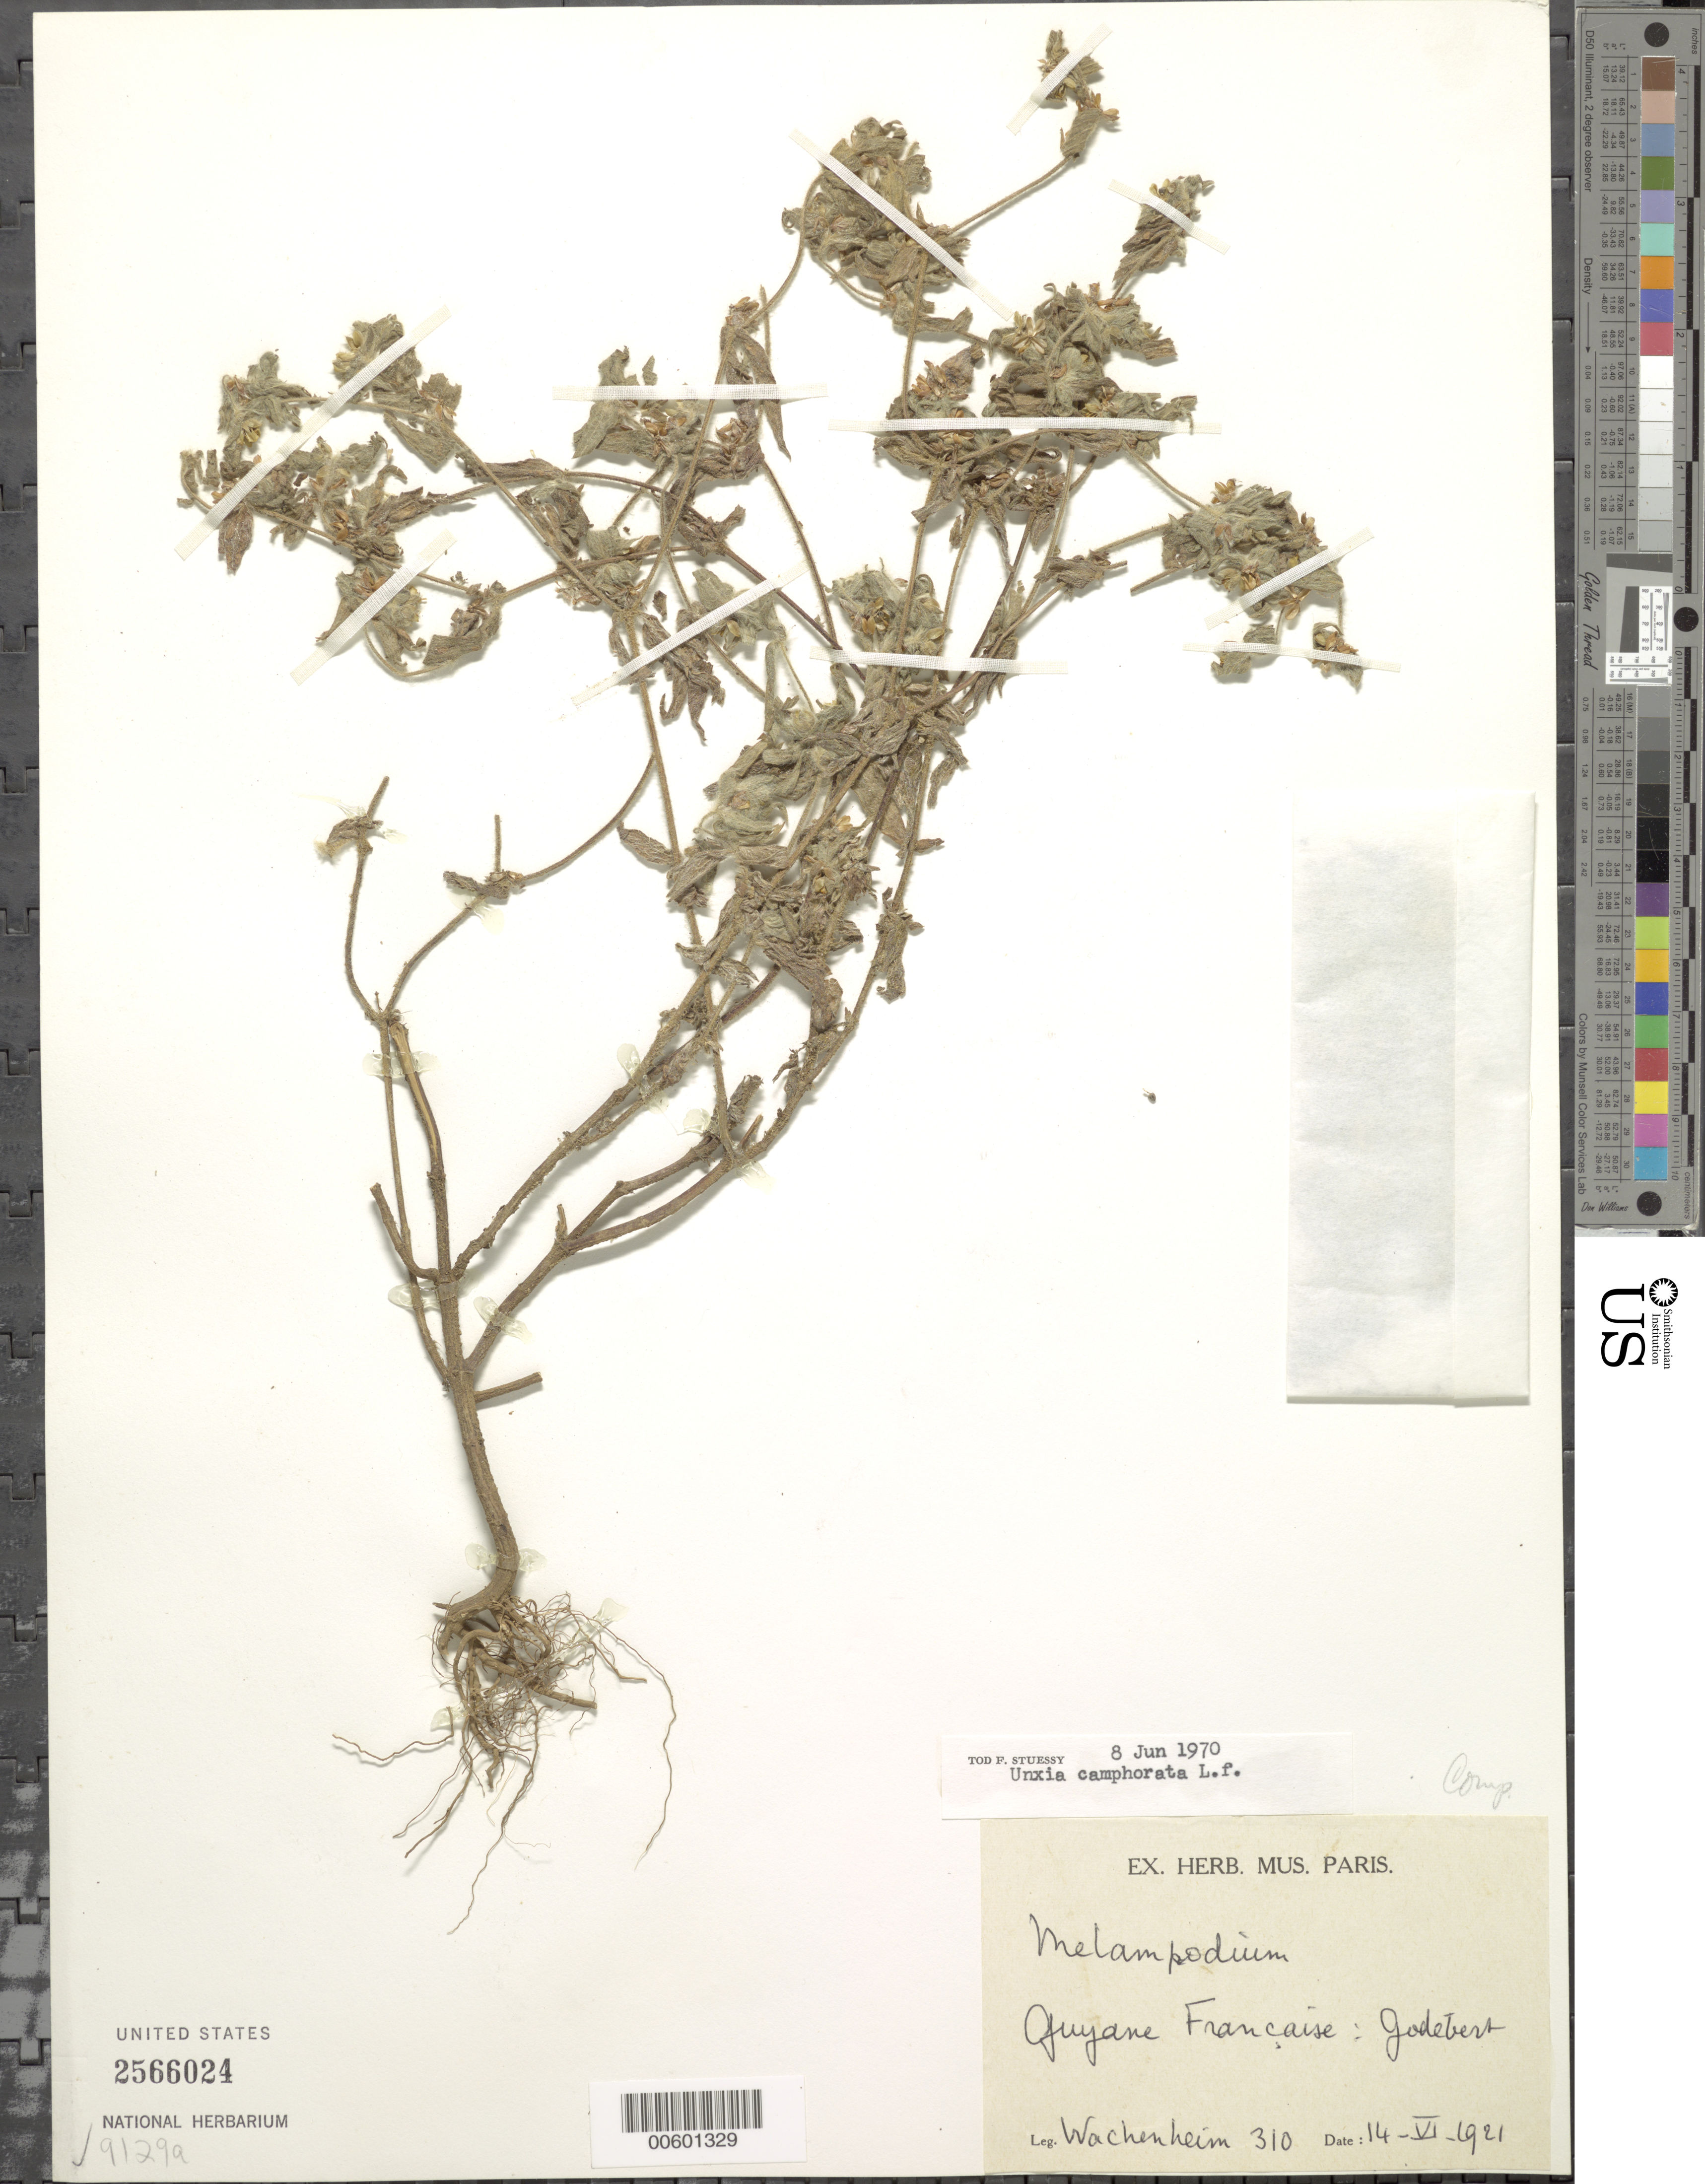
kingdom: Plantae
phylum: Tracheophyta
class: Magnoliopsida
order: Asterales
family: Asteraceae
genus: Unxia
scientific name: Unxia camphorata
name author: L. f.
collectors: G. Wachenheim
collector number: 310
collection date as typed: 14-Jun-21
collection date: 1921-06-14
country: French Guiana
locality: Godebert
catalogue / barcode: US 2566024